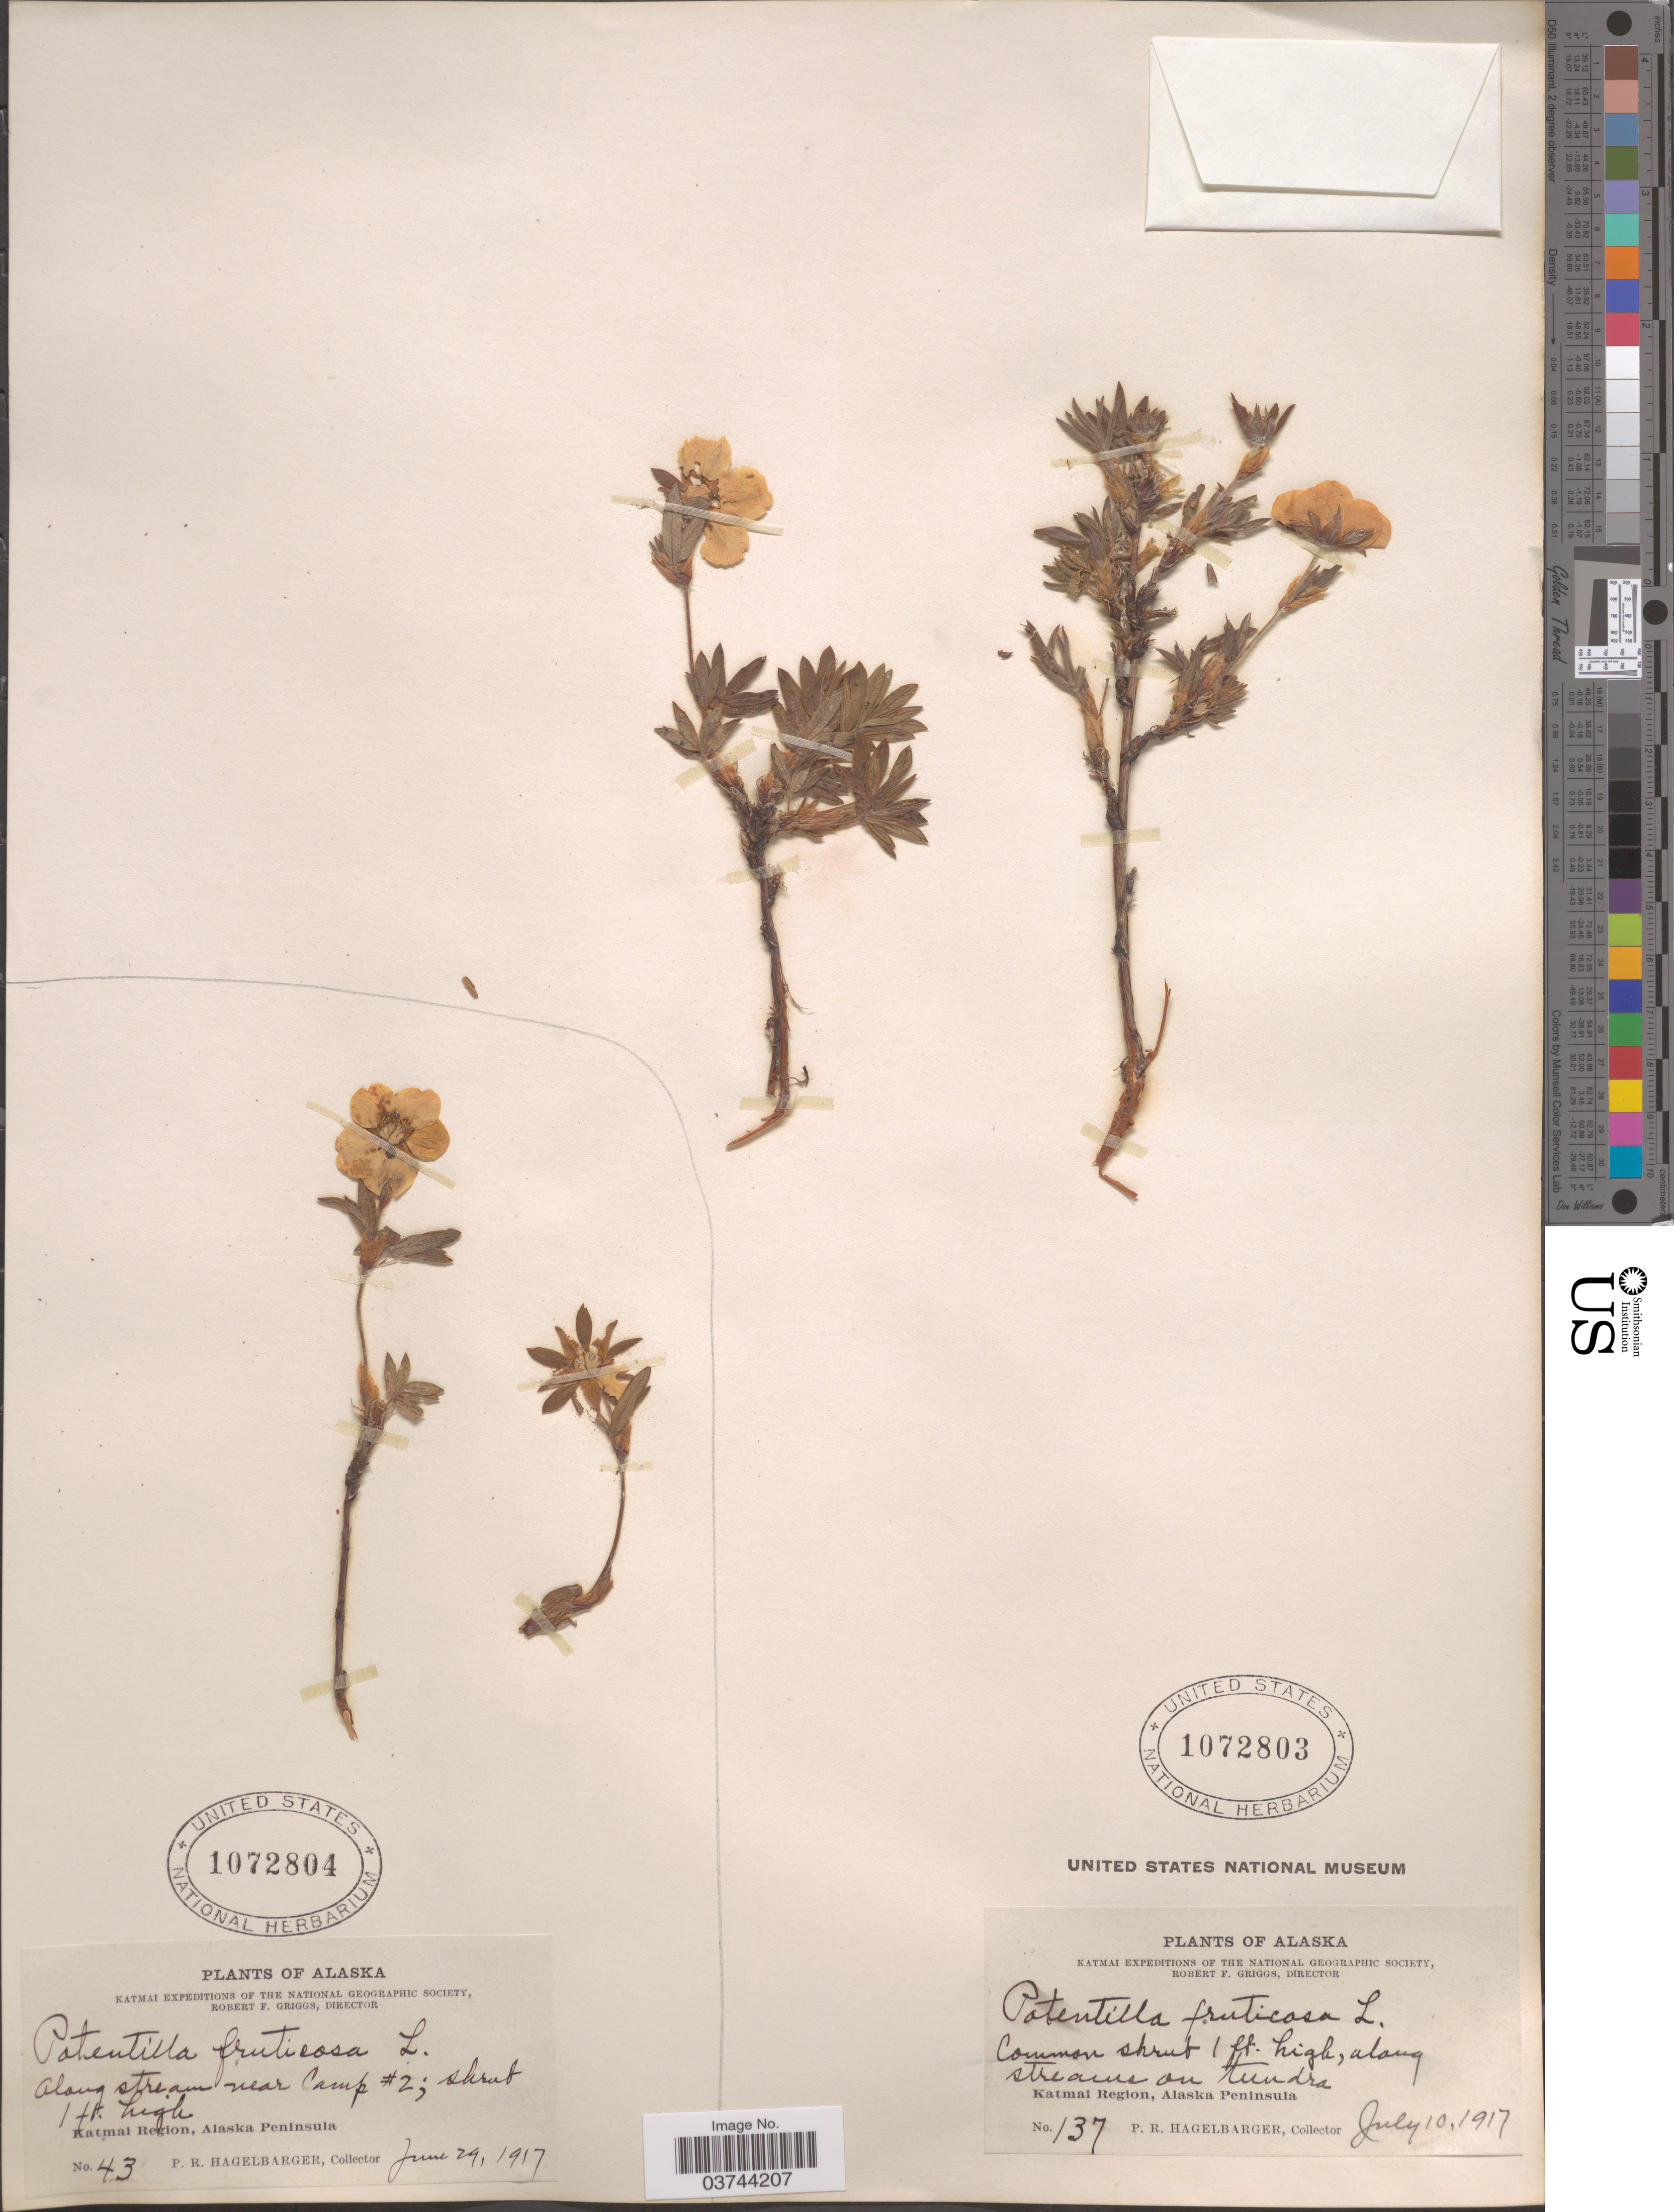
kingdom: Plantae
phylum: Tracheophyta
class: Magnoliopsida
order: Rosales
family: Rosaceae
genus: Dasiphora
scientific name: Dasiphora fruticosa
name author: (L.) Rydb.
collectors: P. Hagelbarger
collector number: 43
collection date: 1917-06-29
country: United States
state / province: Alaska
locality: Along stream near Camp #2. Katmai Region, Alaska Peninsula.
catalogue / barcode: US 1072804